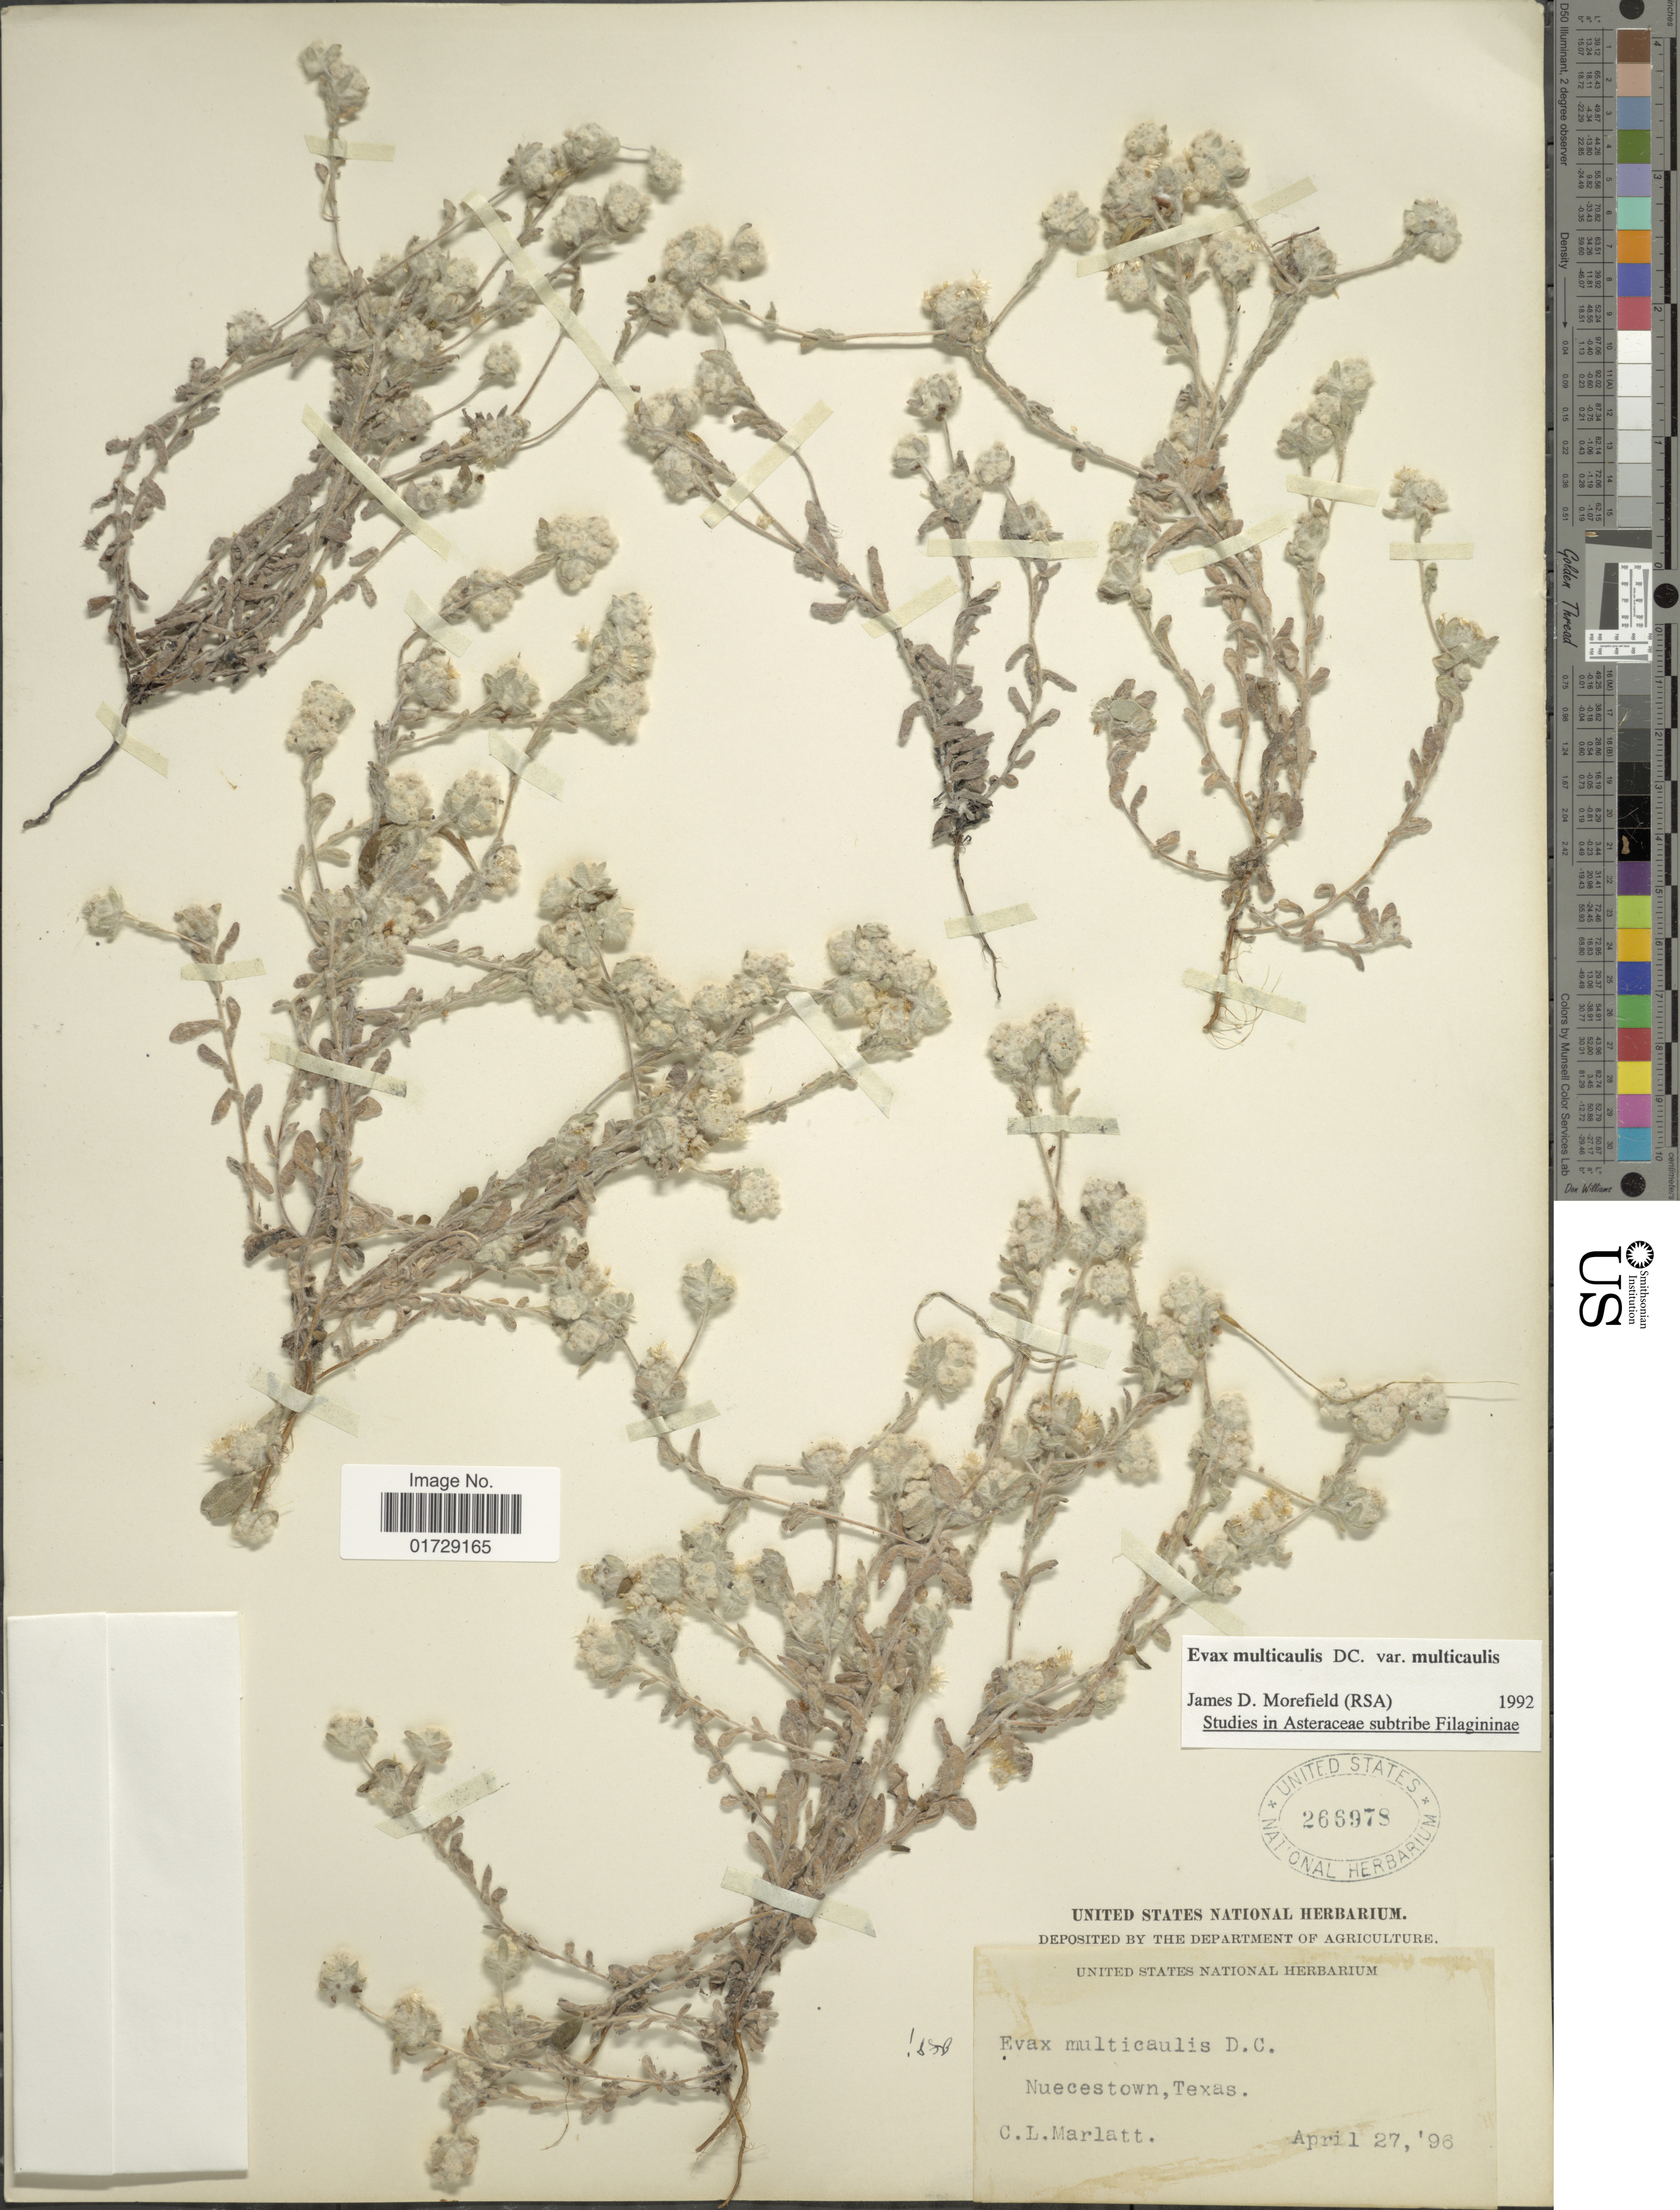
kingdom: Plantae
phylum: Tracheophyta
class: Magnoliopsida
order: Asterales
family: Asteraceae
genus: Evax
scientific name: Evax multicaulis var. multicaulis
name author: DC.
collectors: C. Marlatt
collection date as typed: Transcribed d/m/y: 27/4/86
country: United States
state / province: Texas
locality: Nuecestown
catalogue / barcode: US 266978